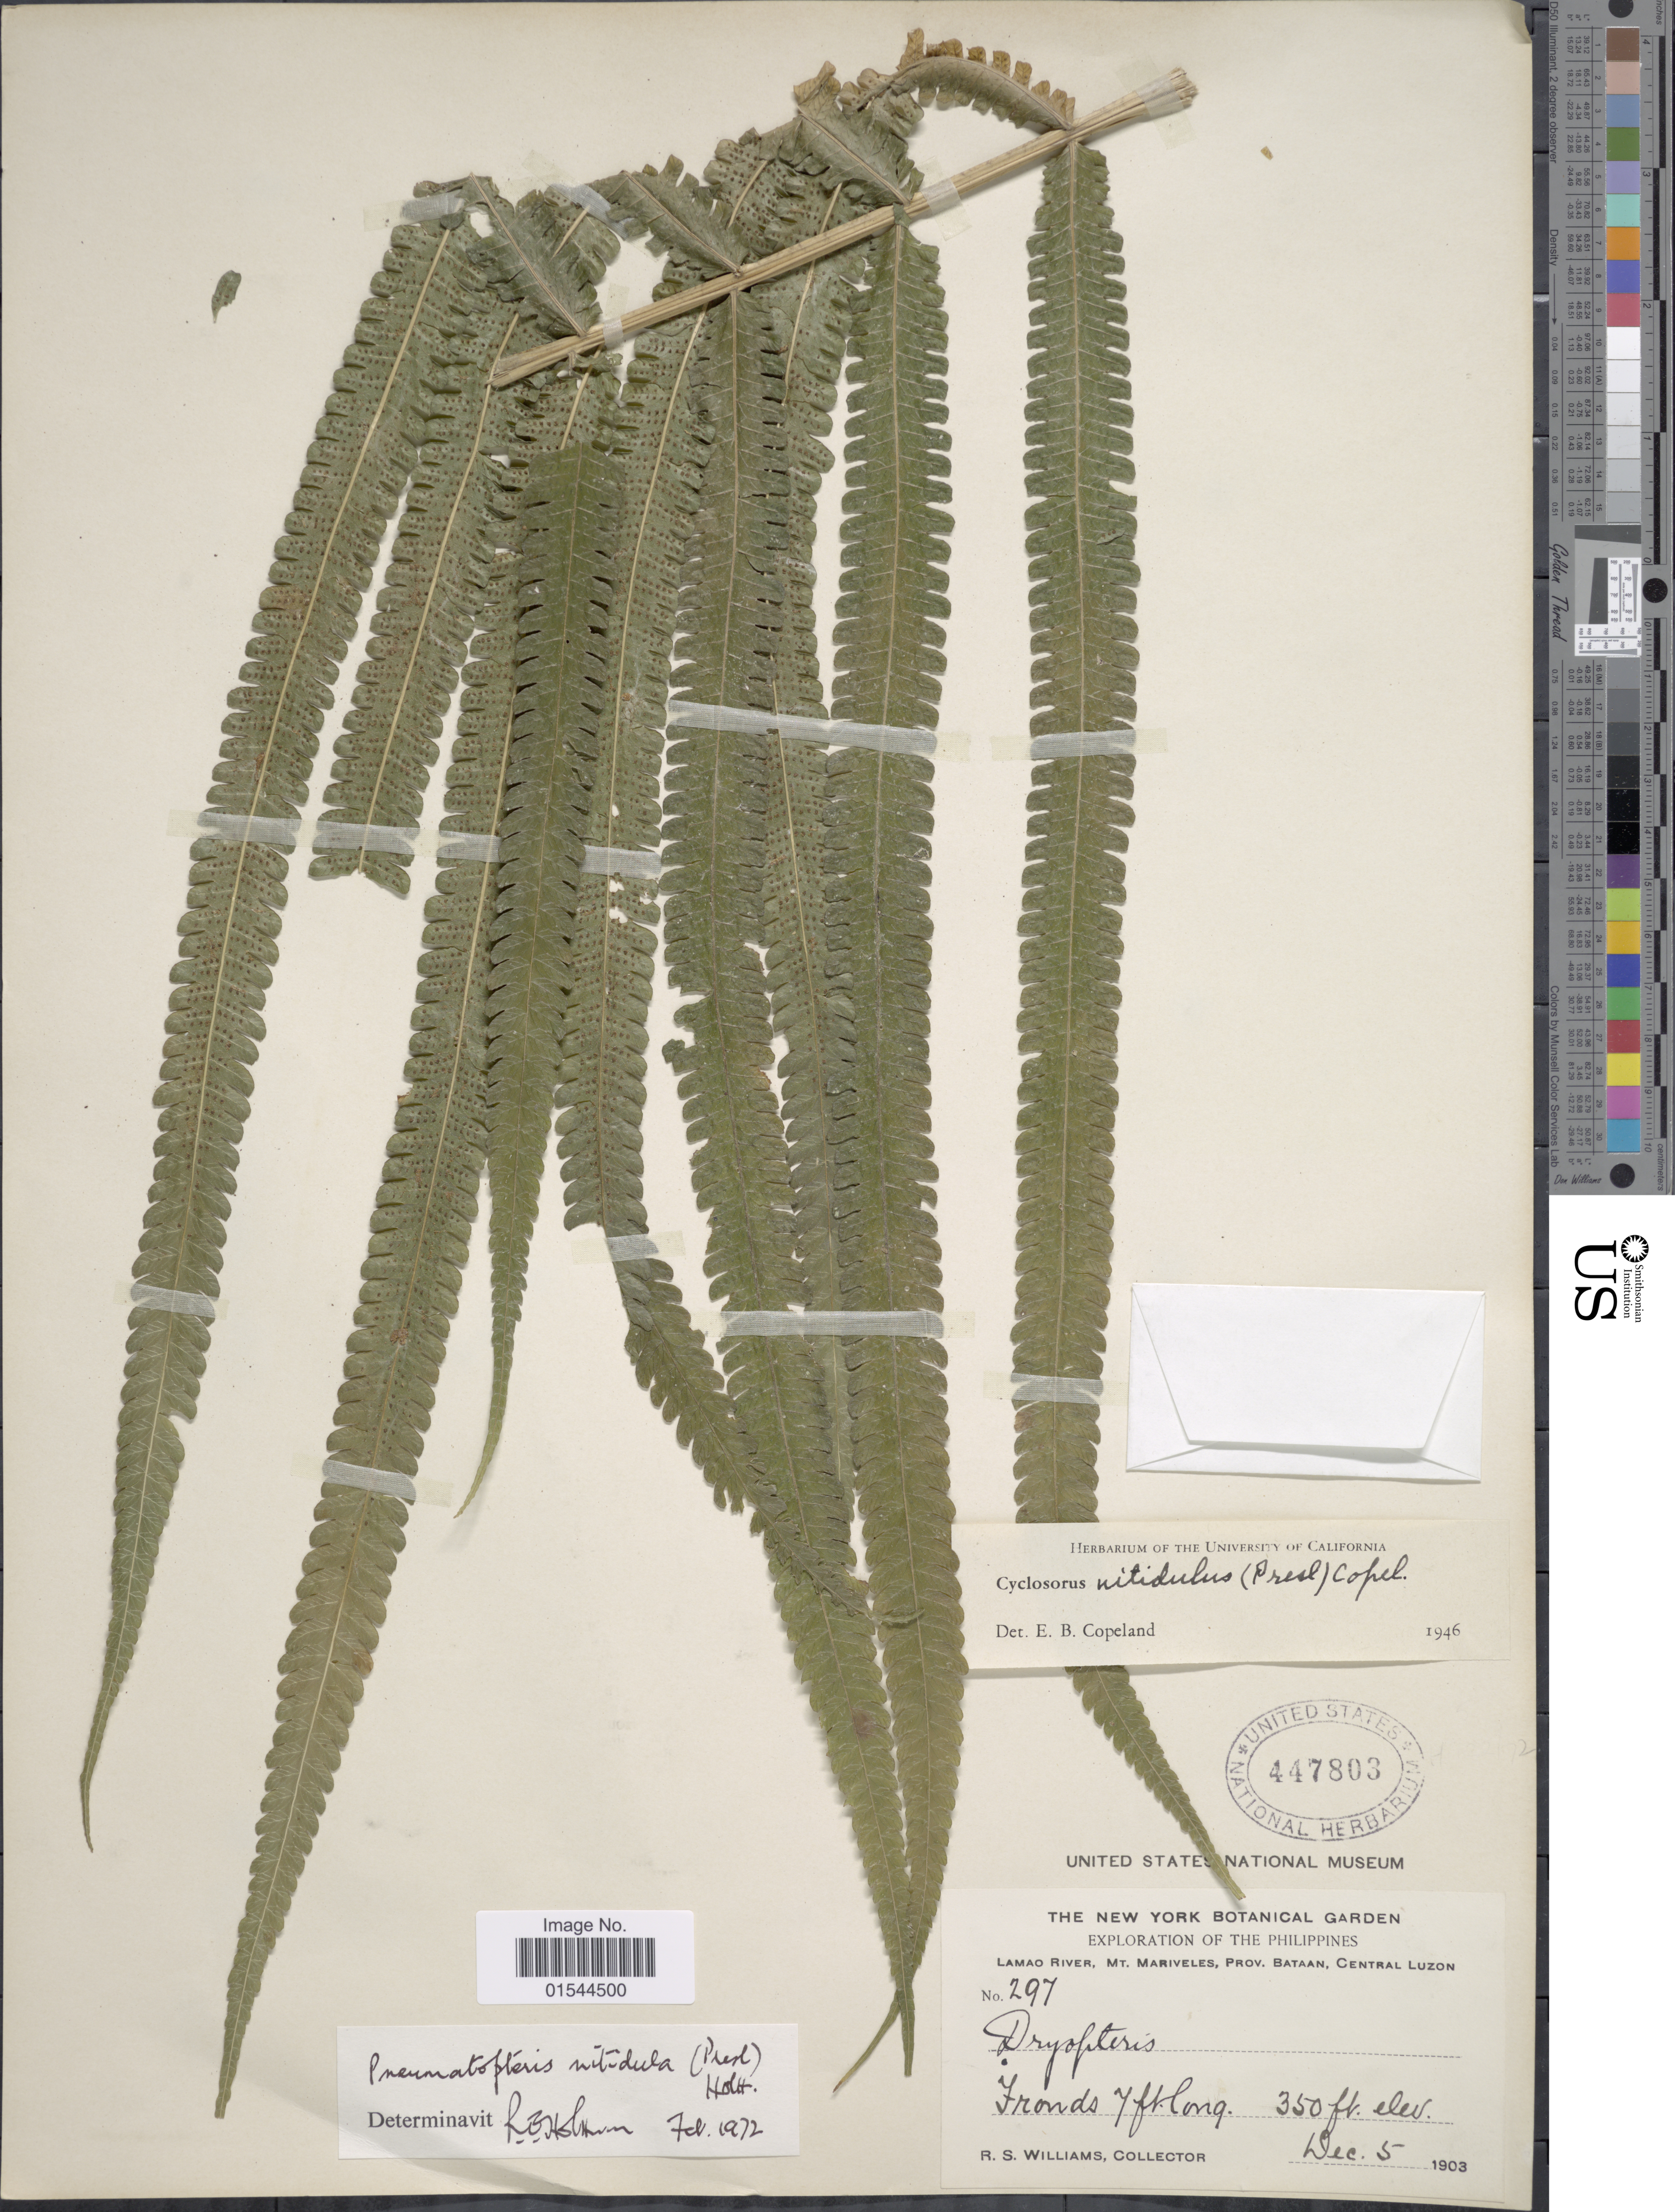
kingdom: Plantae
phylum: Tracheophyta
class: Polypodiopsida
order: Polypodiales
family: Thelypteridaceae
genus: Pneumatopteris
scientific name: Pneumatopteris nitidula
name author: (C. Presl) Holttum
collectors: R. S. Williams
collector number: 297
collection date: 1903-12-05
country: Philippines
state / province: Central Luzon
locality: Lamao River, Mt. Mariveles, Prov. Bataan, Central Luzon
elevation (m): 107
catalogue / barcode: US 447803